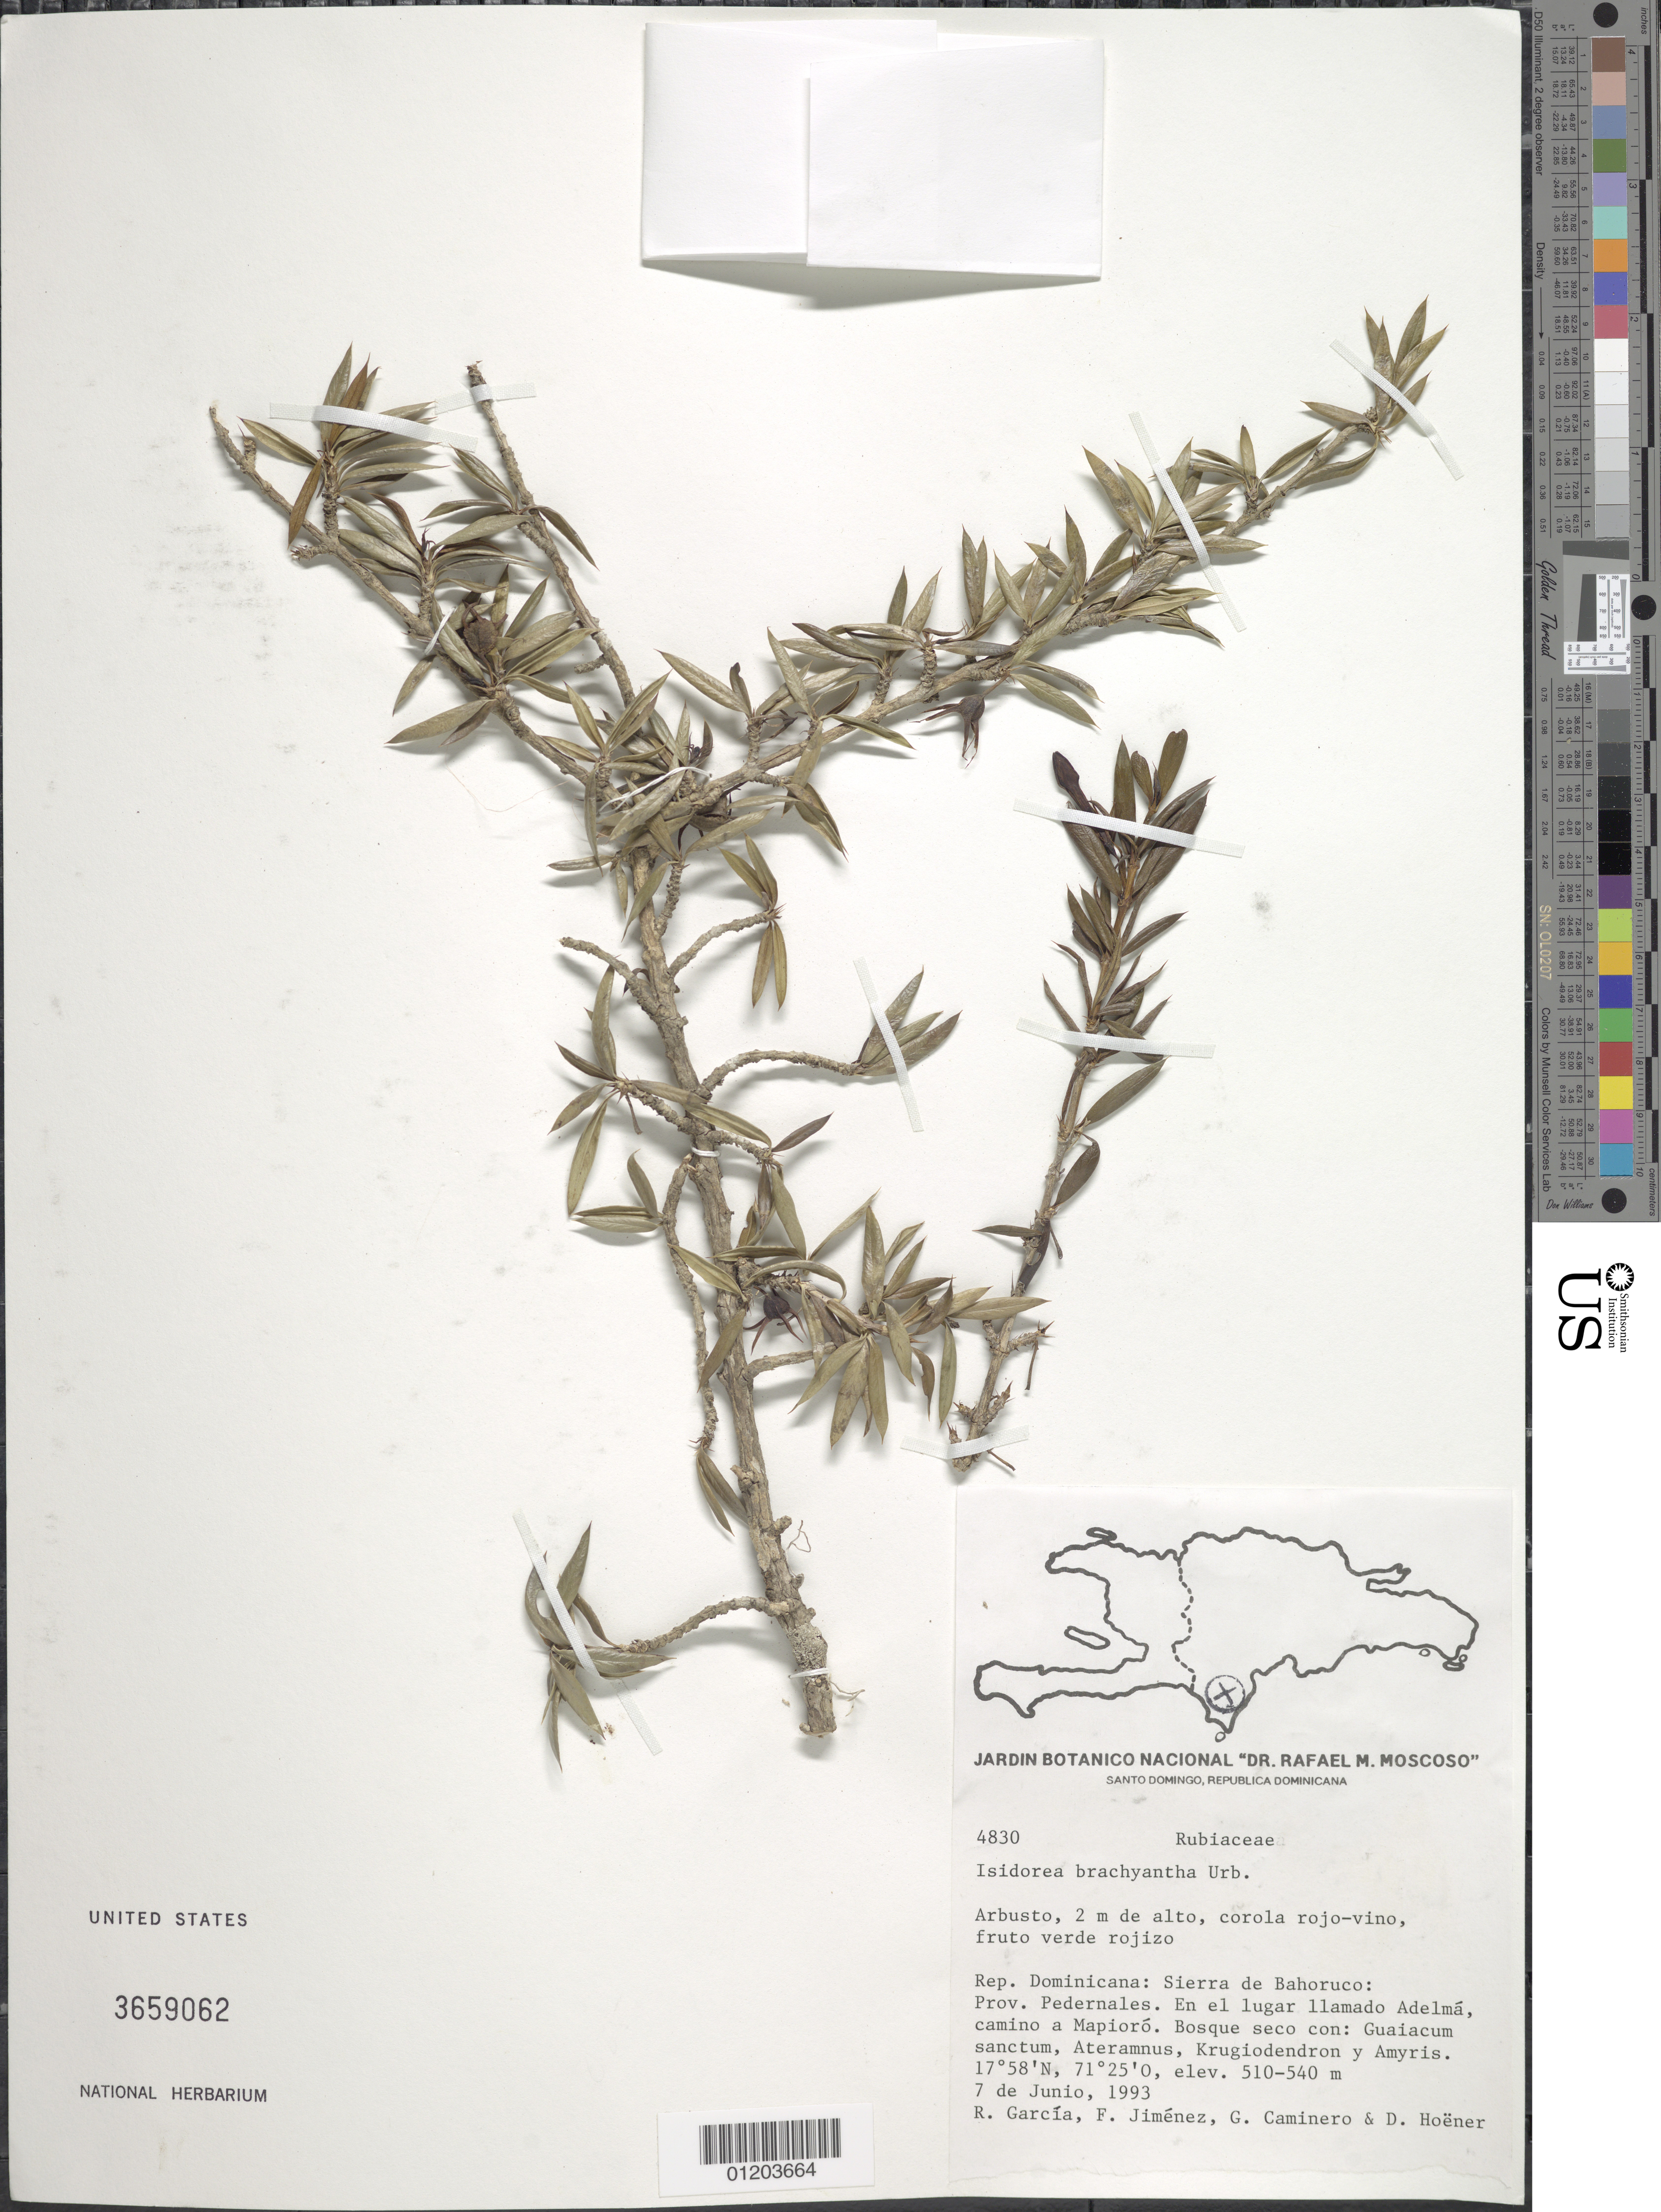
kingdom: Plantae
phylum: Tracheophyta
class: Magnoliopsida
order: Gentianales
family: Rubiaceae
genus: Isidorea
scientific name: Isidorea brachyantha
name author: Urb.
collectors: R. García, F. Jiménez, G. Caminero & D. Höener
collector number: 4830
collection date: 1993-06-07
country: Dominican Republic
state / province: Pedernales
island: Hispaniola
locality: Sierra de Bahoruco; en el lugar llamado Adelmá, camino a Mapioró.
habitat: Bosque seco con: Guaiacum sanctum, Ateramnus, Krugiodendron y Amyris.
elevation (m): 510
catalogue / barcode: US 3659062